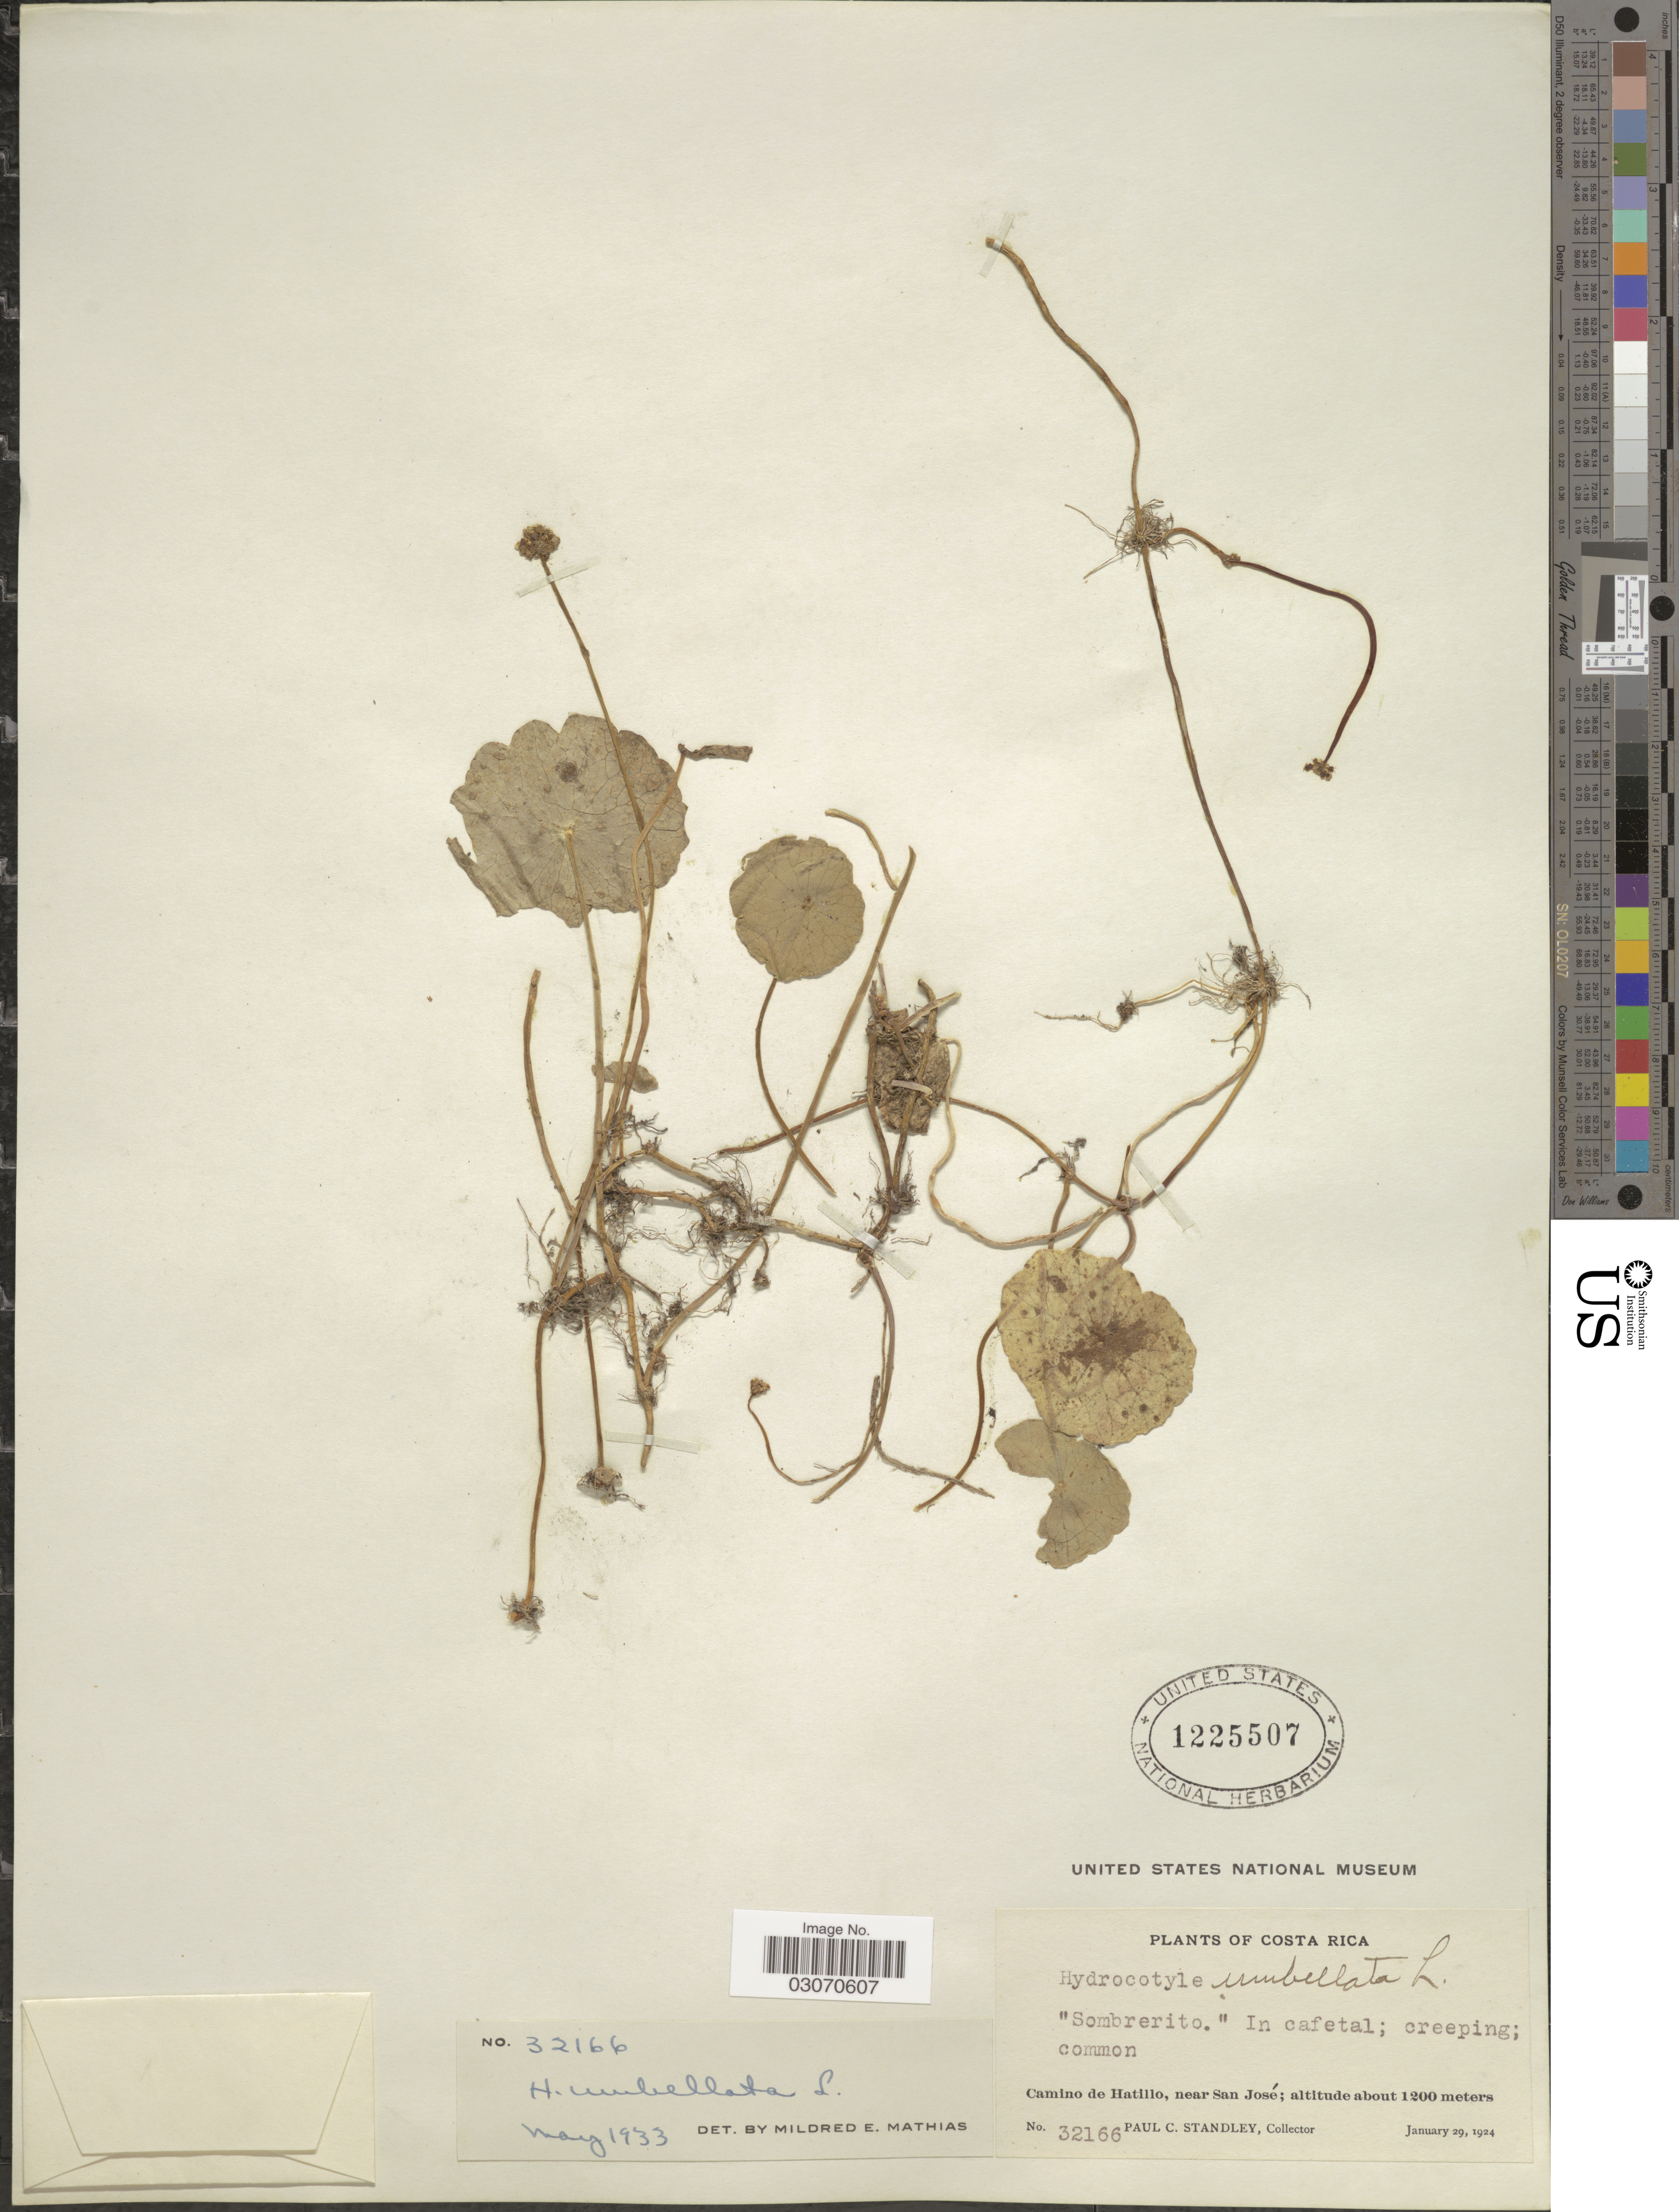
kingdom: Plantae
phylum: Tracheophyta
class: Magnoliopsida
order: Apiales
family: Araliaceae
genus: Hydrocotyle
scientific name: Hydrocotyle umbellata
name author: L.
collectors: P. C. Standley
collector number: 32166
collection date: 1924-01-29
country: Costa Rica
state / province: San José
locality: Camino de Hatillo, near San José.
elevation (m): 1200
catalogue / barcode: US 1225507